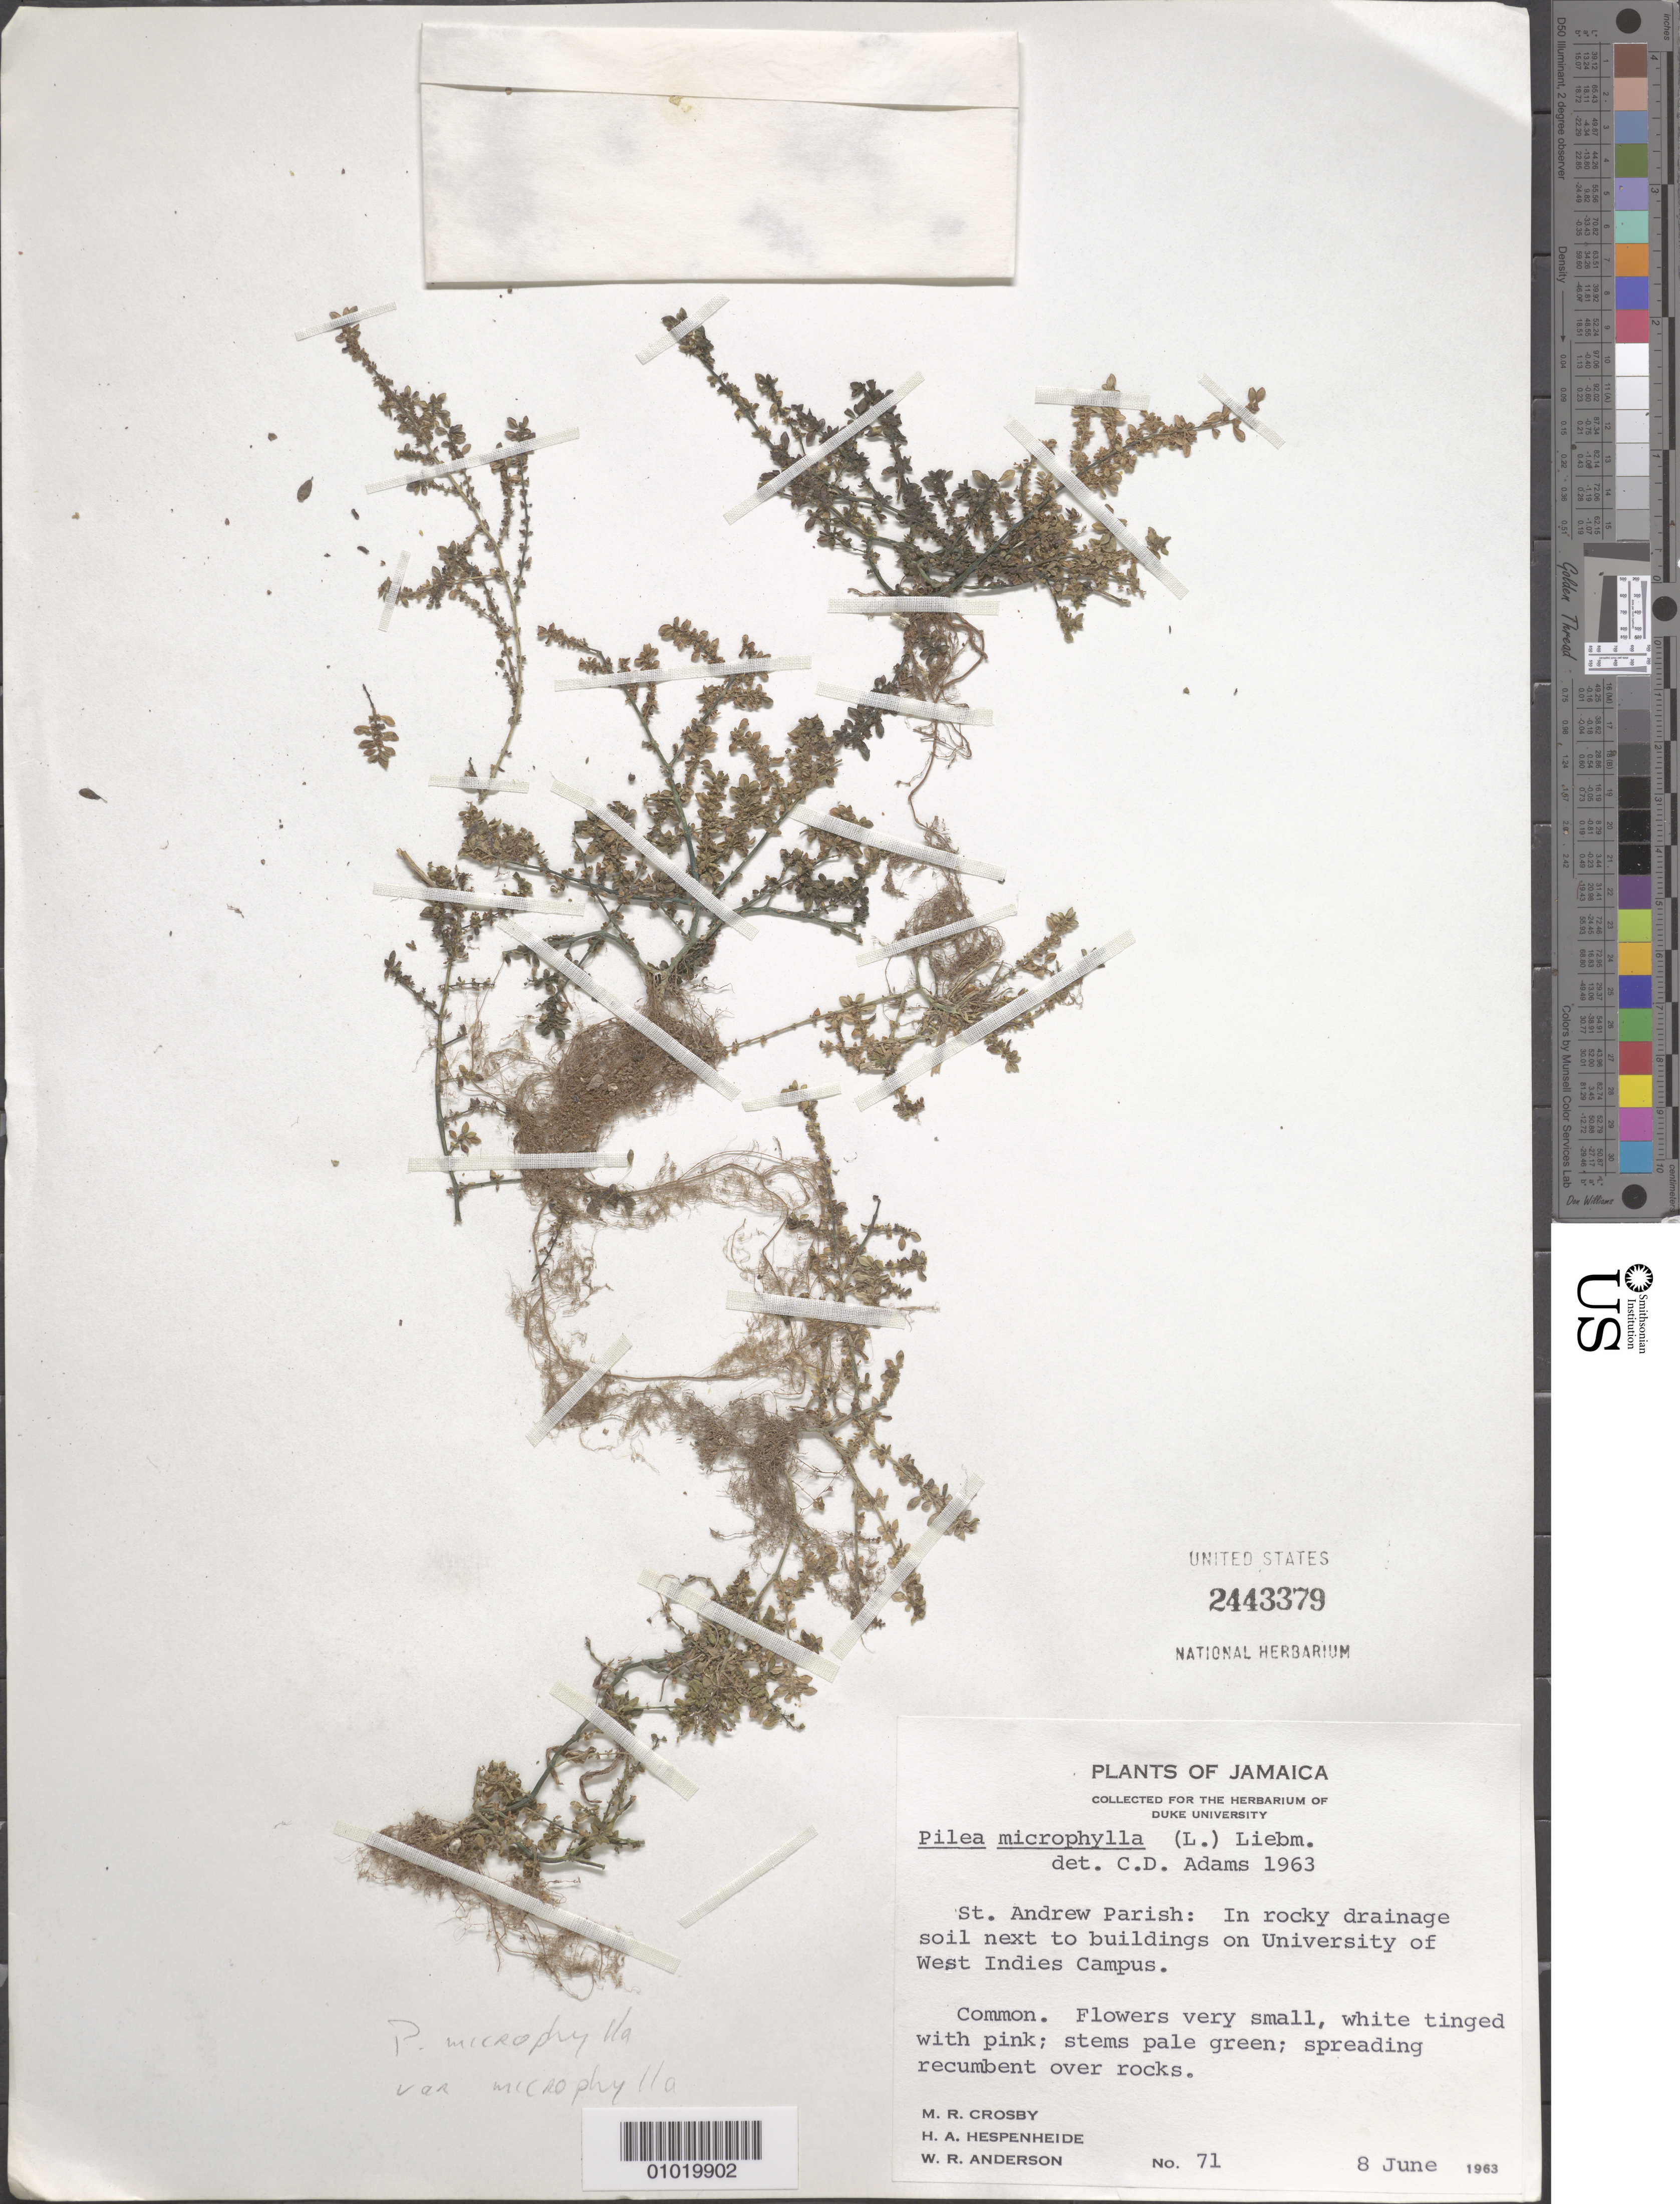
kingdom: Plantae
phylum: Tracheophyta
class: Magnoliopsida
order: Rosales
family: Urticaceae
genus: Pilea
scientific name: Pilea microphylla var. microphylla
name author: (L.) Liebm.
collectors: M. R. Crosby, H. A. Hespenheide & W. R. Anderson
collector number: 71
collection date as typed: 08 Jun 1963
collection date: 1963-06-08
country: Jamaica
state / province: Saint Andrew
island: Jamaica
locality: In rocky drainage soil next to buildings on University of West Indies Campus.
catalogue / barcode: US 2443379